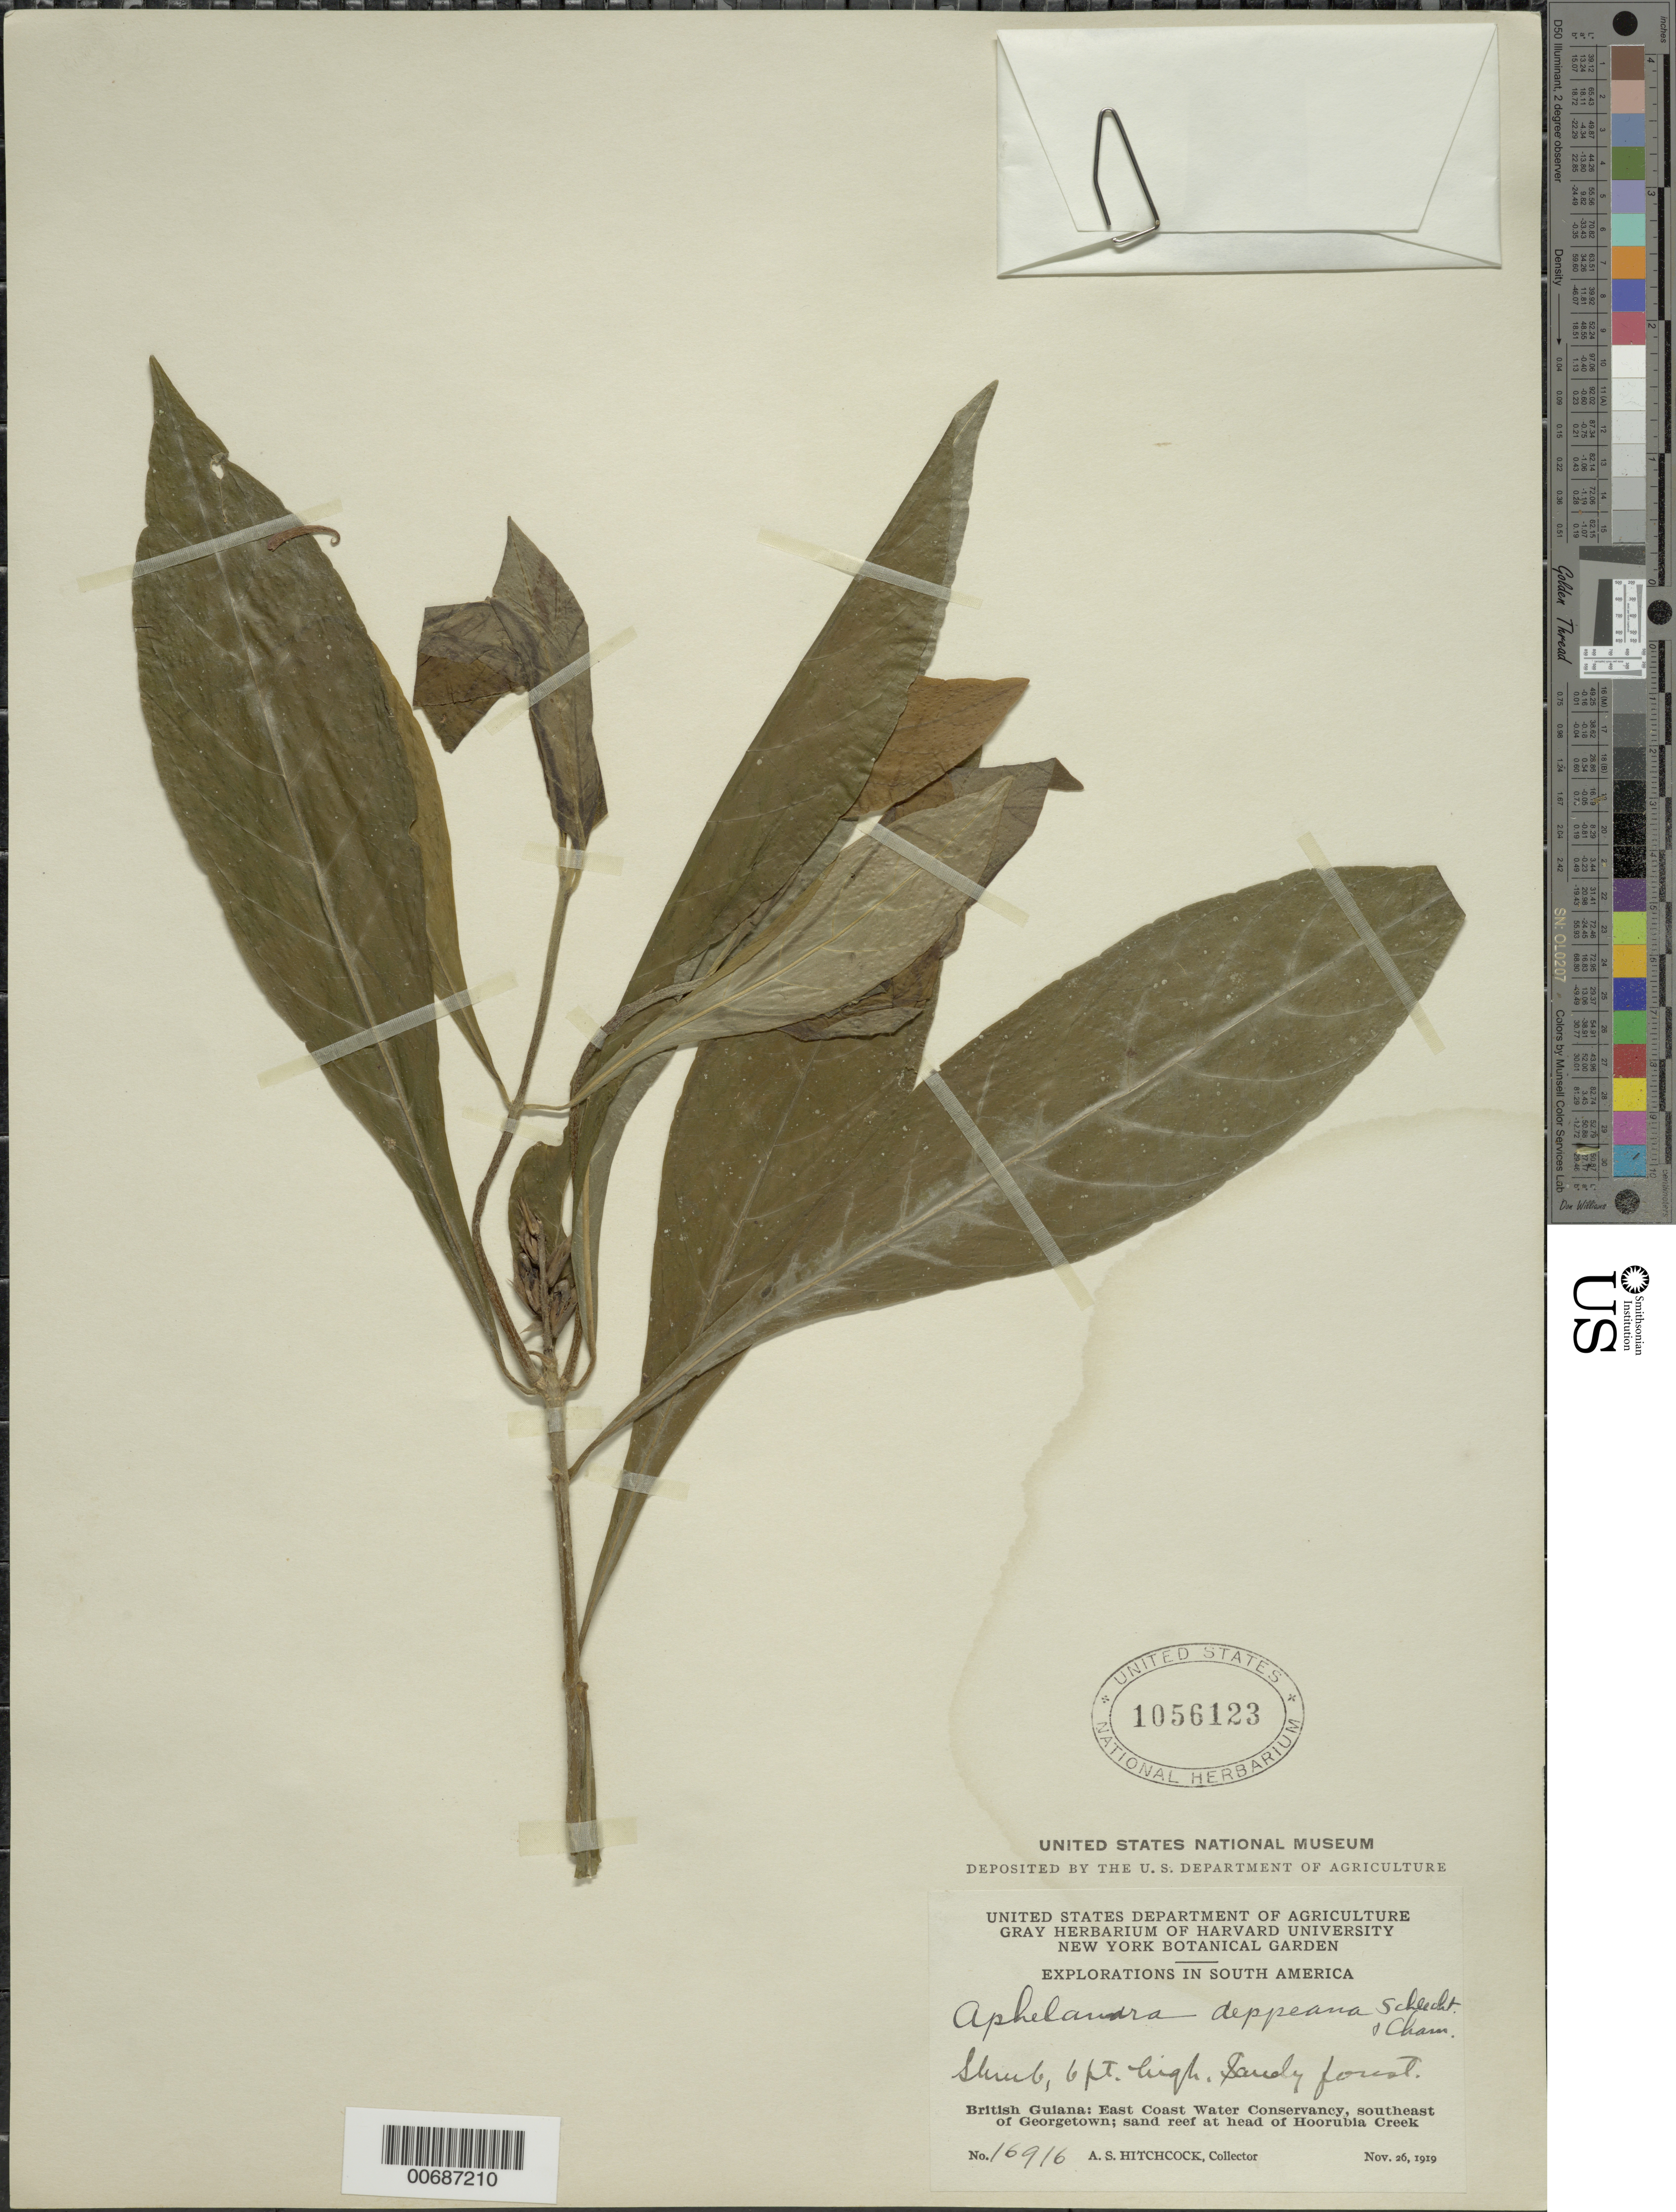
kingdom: Plantae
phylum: Tracheophyta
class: Magnoliopsida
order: Lamiales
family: Acanthaceae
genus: Aphelandra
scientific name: Aphelandra deppeana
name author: Schltdl. & Cham.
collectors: A. S. Hitchcock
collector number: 16916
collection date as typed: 26-Nov-19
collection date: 1919-11-26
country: Guyana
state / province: Demerara-Mahaica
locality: Hoorubea Creek, head of, SE of Georgetown, East Coast Water Conservancy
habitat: Sandy forest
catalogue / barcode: US 1056123